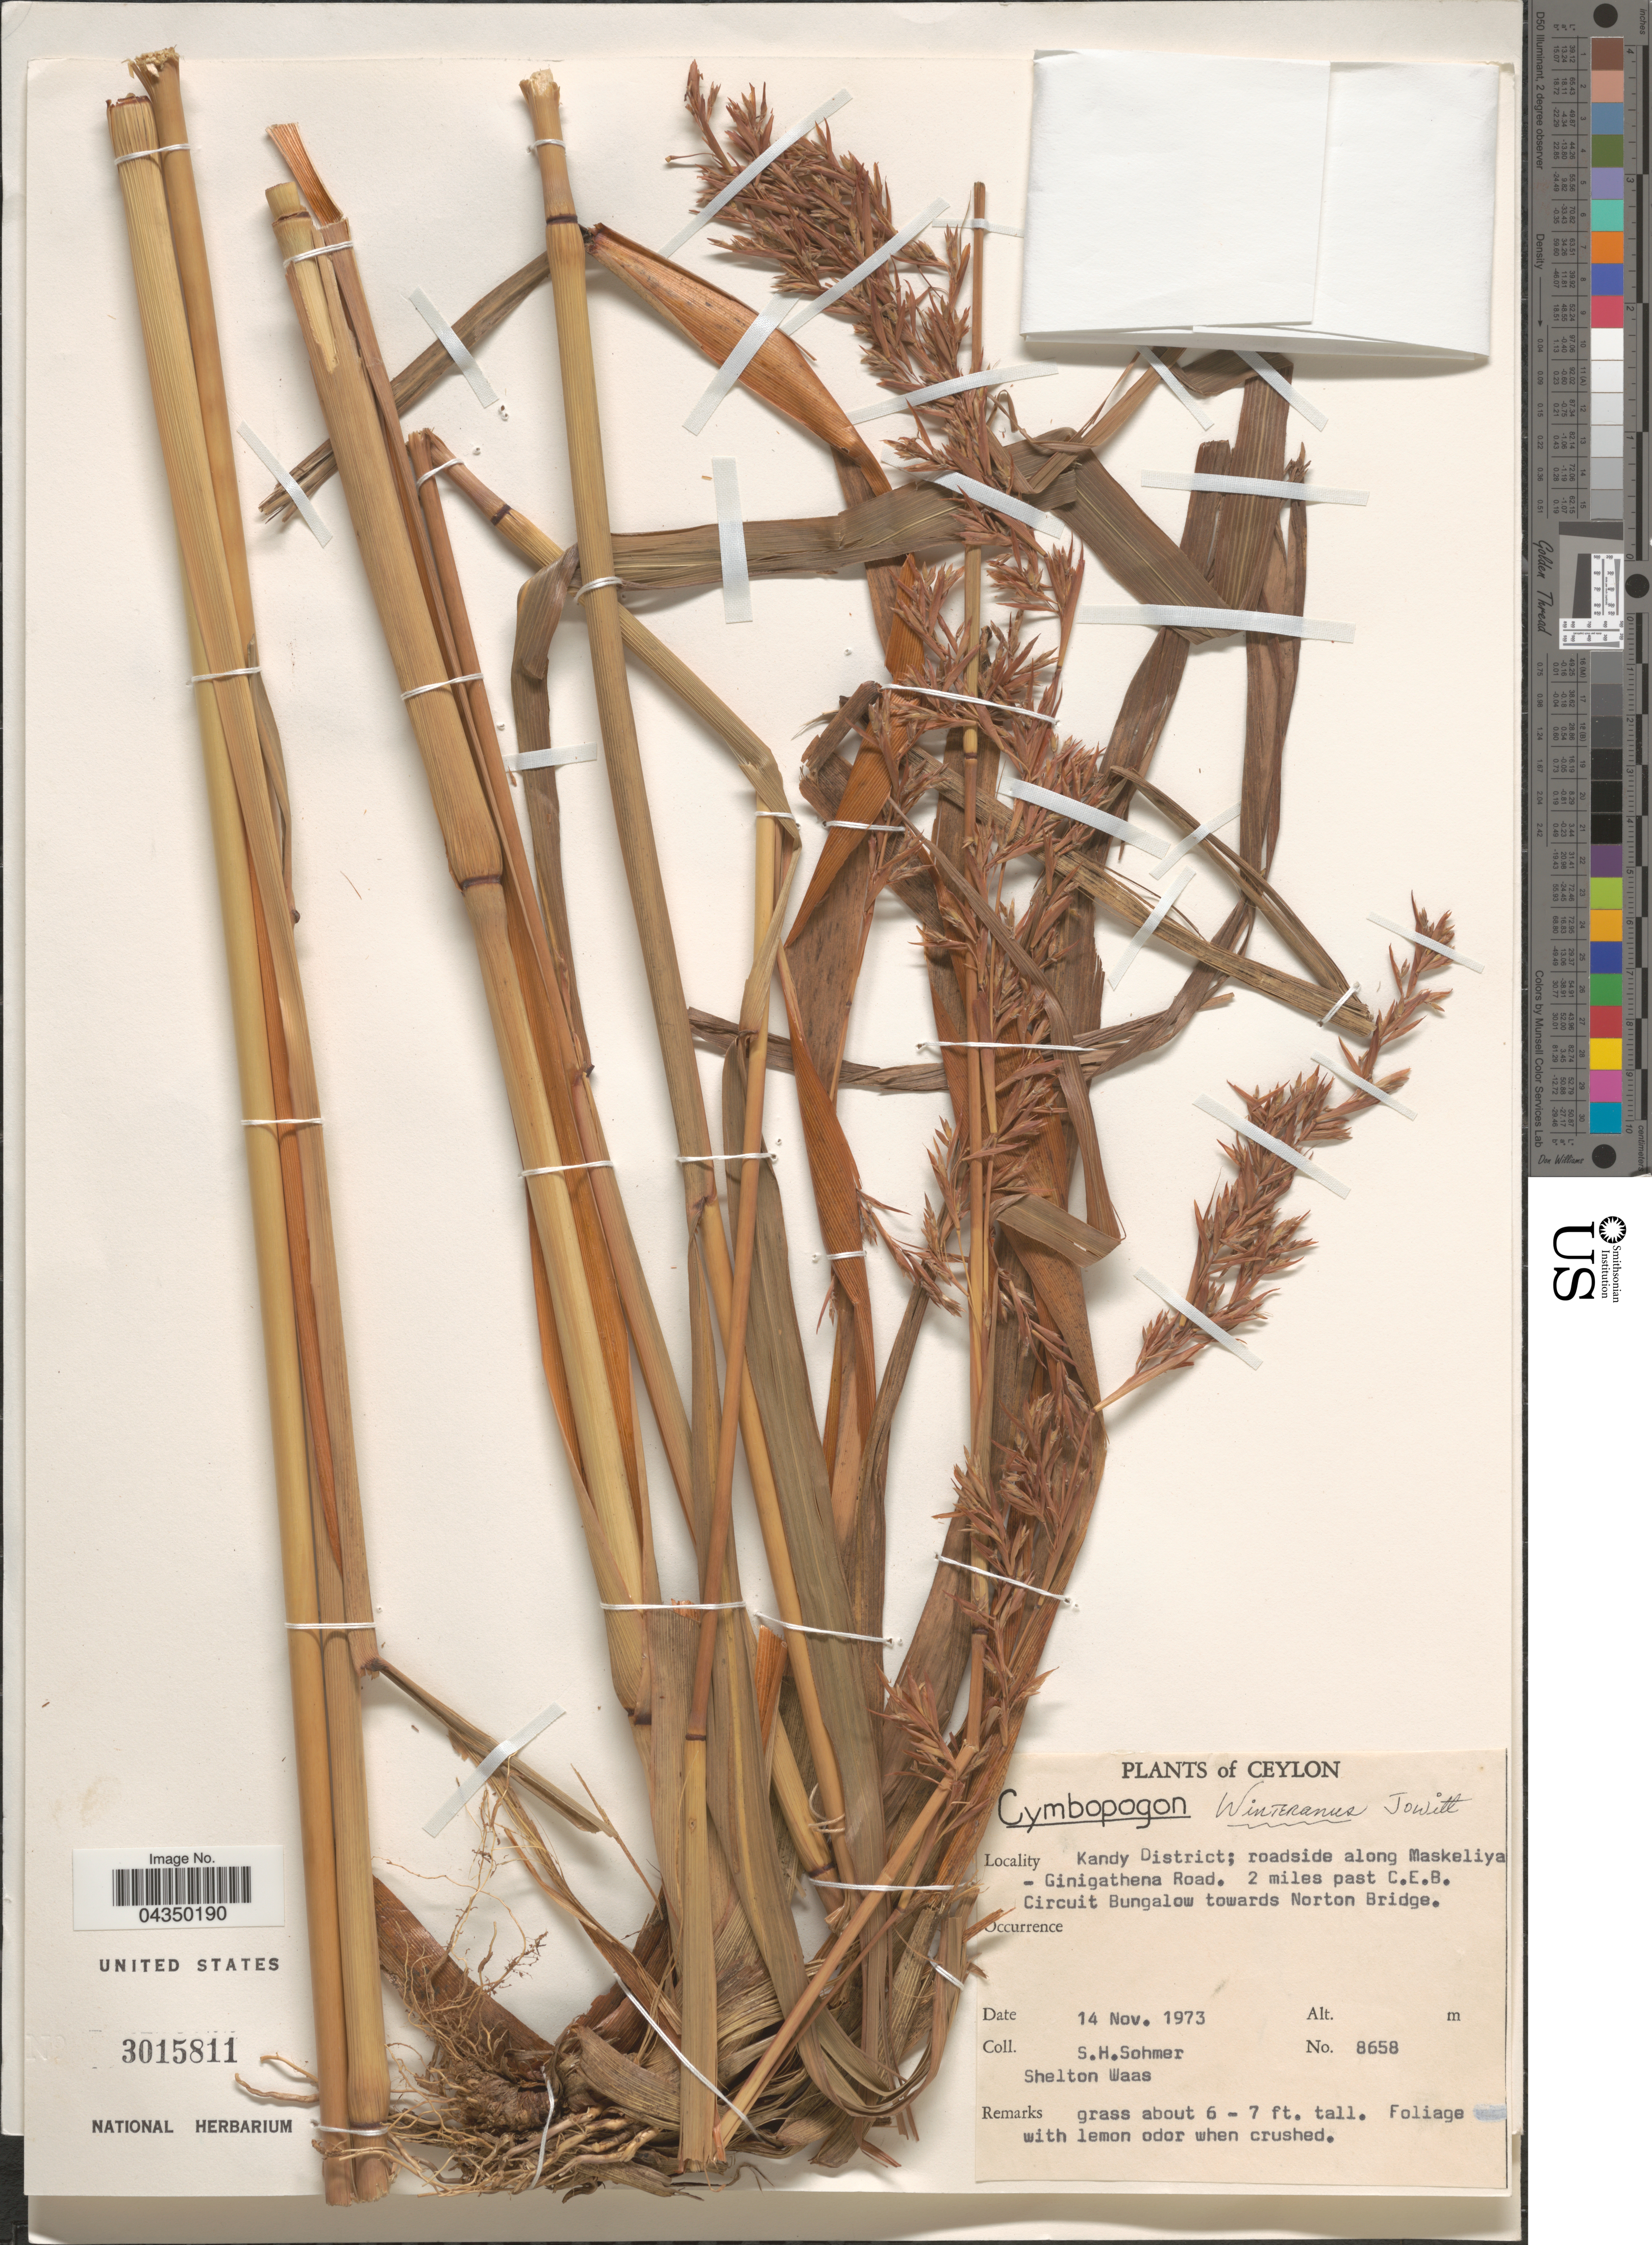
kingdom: Plantae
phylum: Tracheophyta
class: Liliopsida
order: Poales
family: Poaceae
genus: Cymbopogon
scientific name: Cymbopogon winterianus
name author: Jowitt ex Bor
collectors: S. H. Sohmer & S. Waas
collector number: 8658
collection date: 1973-11-14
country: Sri Lanka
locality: Ceylon. Kandy District; roadside along Maskeliya - Ginigathena Road. 2 miles past C.E.B. Circuit Bungalow towards Norton Bridge.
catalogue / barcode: US 3015811